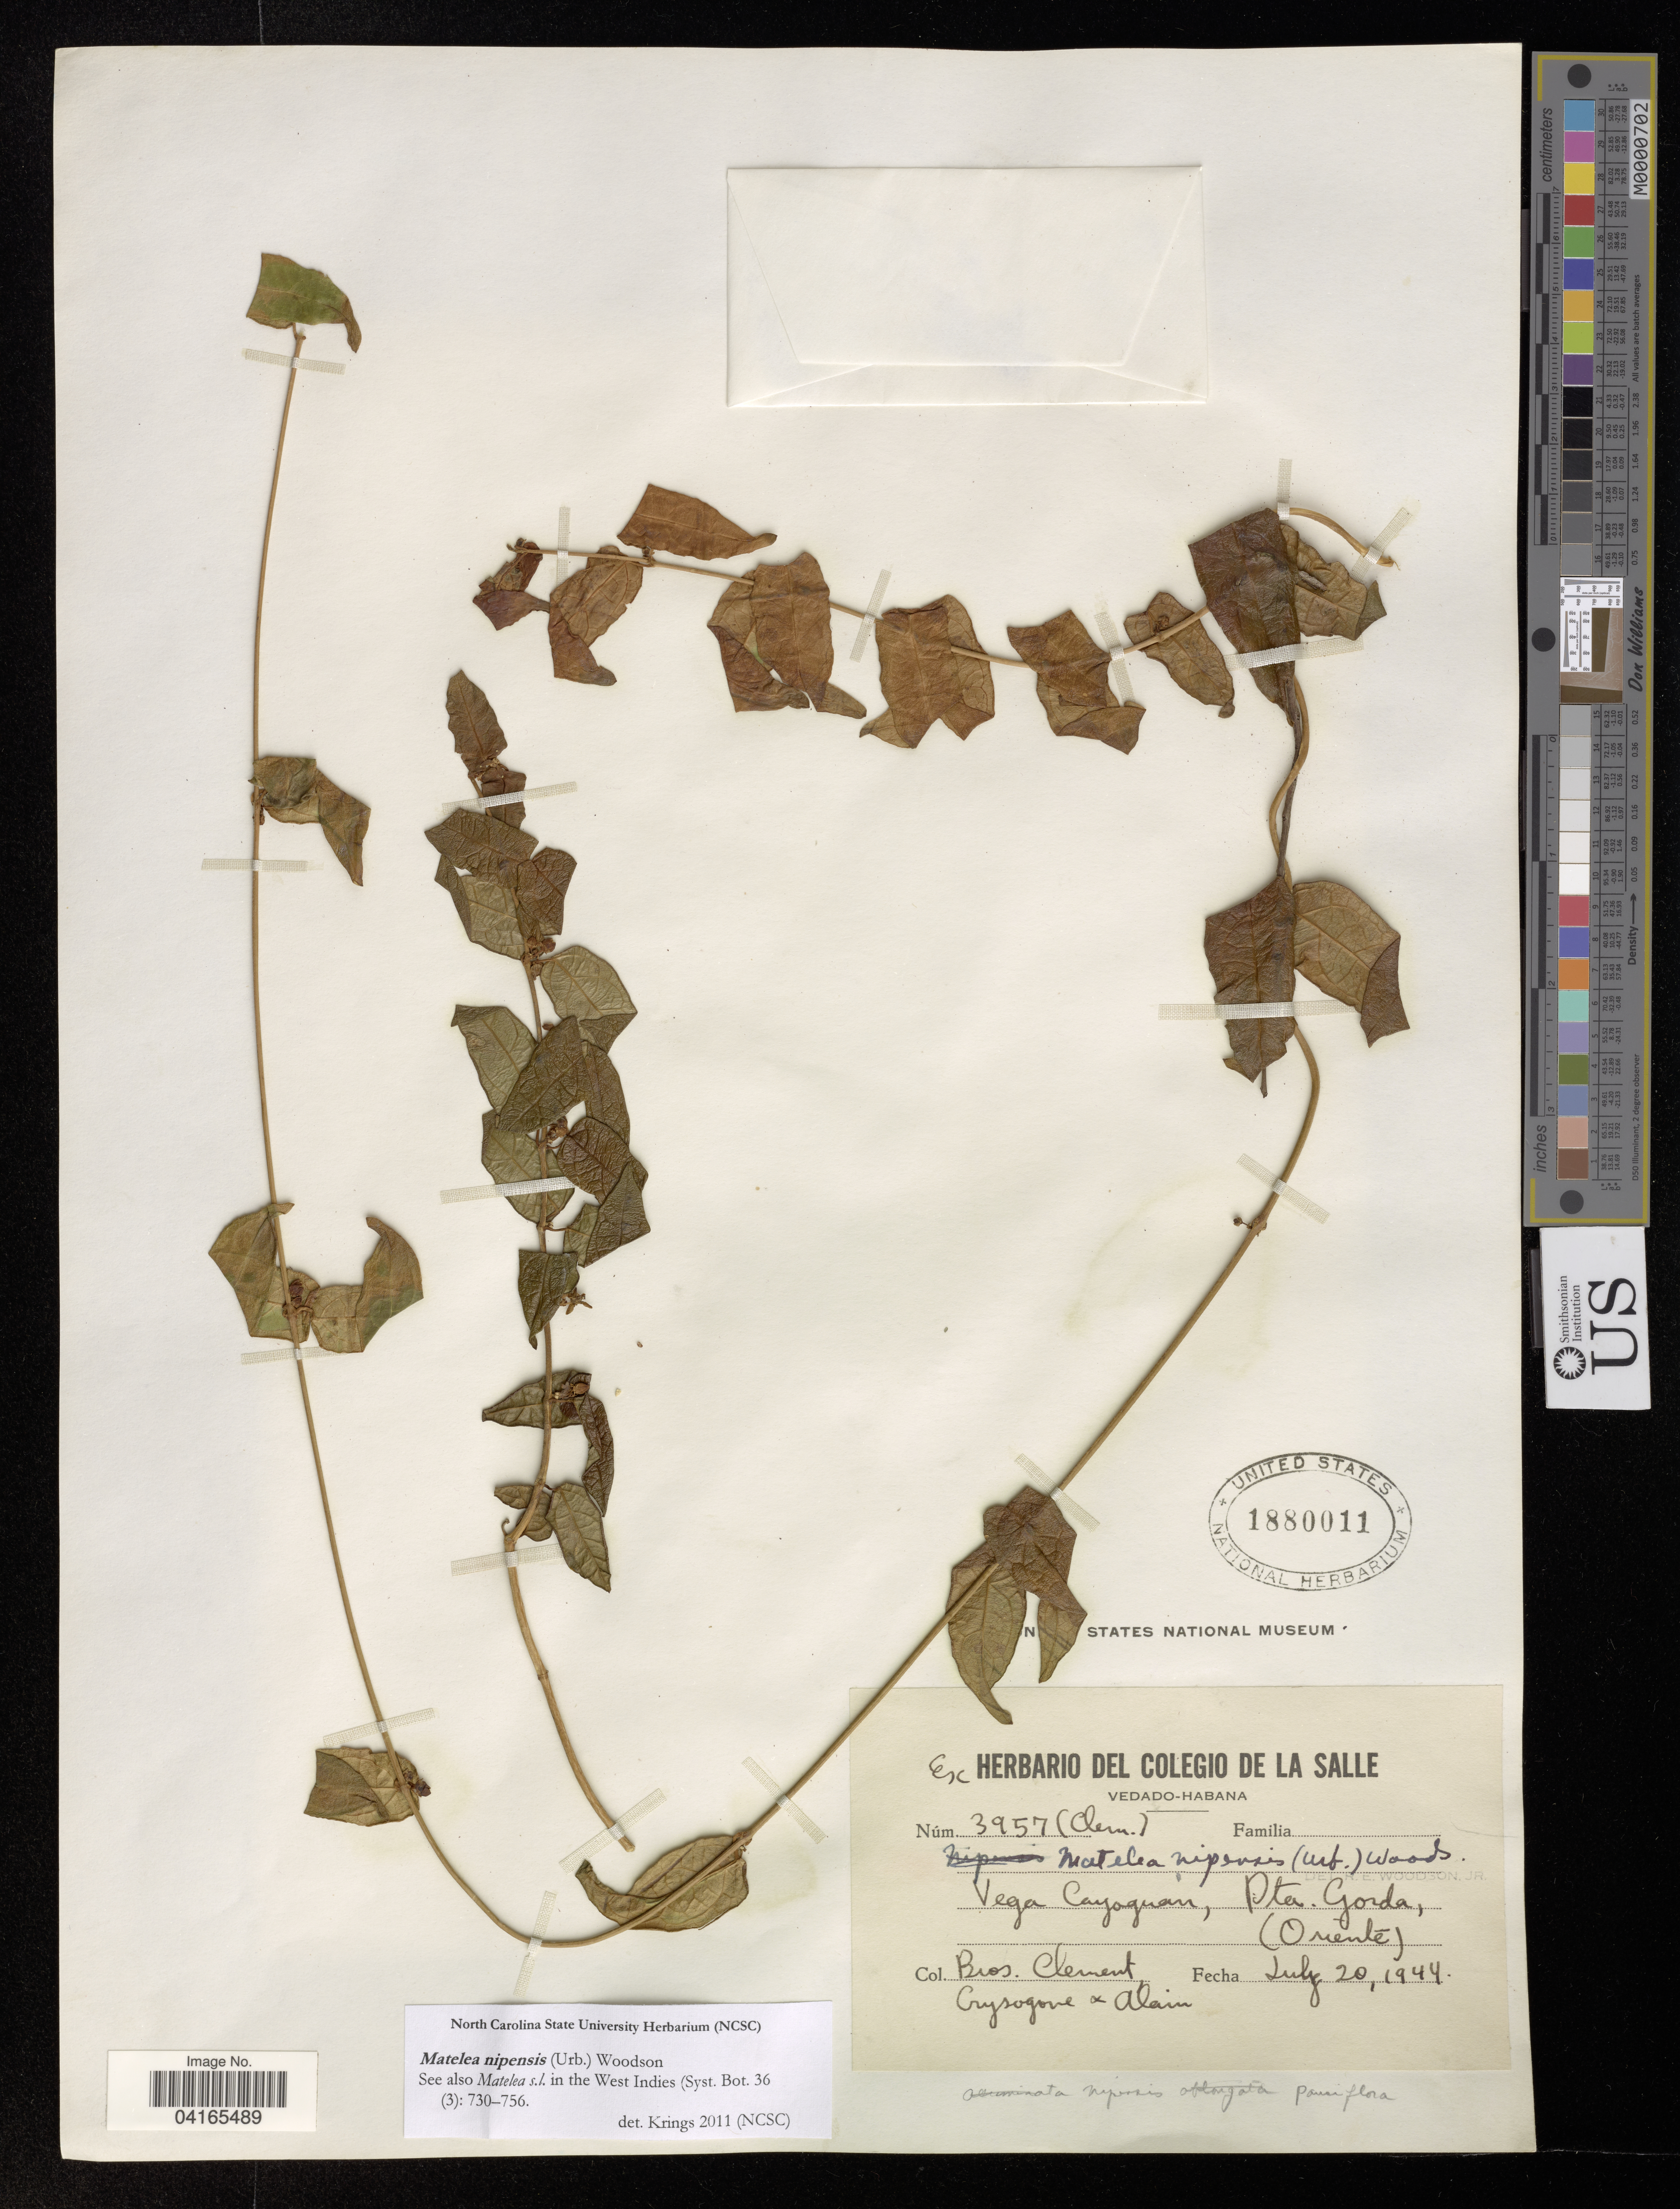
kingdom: Plantae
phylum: Tracheophyta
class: Magnoliopsida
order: Gentianales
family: Apocynaceae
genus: Matelea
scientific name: Matelea nipensis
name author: (Urb.) Woodson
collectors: B. Clement, Crysogone & Alain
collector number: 3957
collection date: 1944-07-20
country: Cuba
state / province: La Habana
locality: Vedado-Habana. Vega Cayoguan, Pta. Gorda, (Oriente).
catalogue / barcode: US 1880011